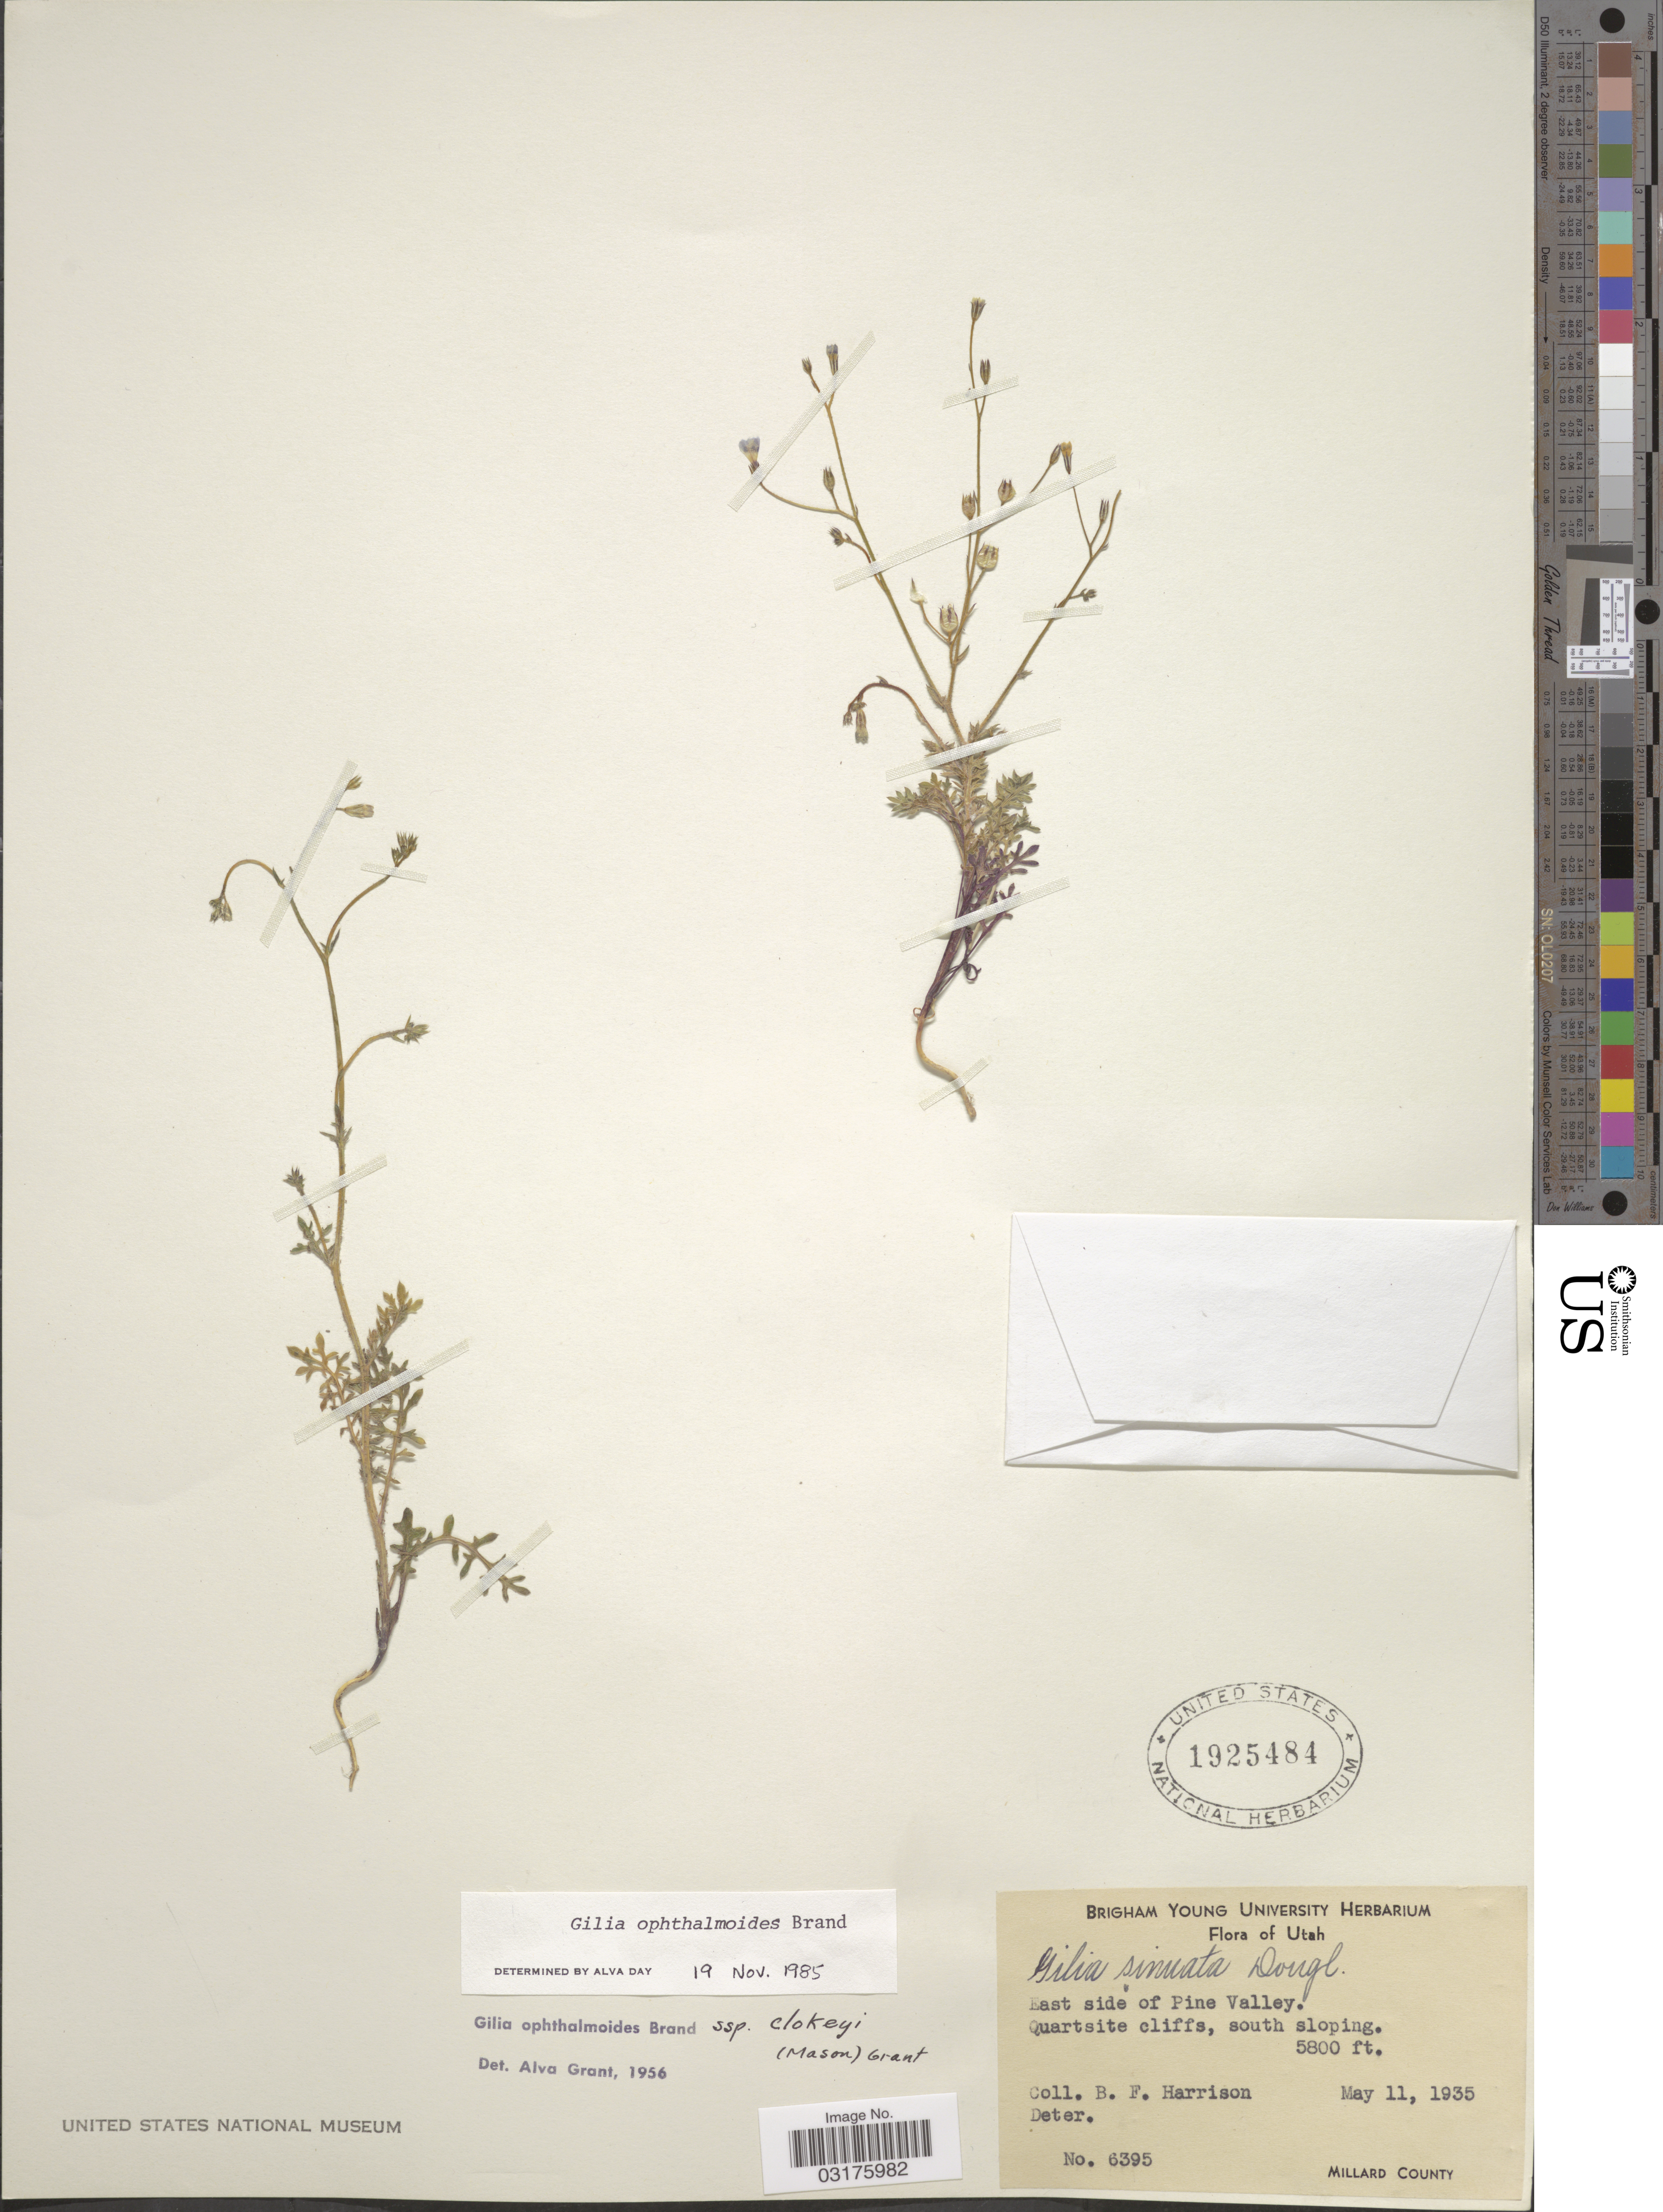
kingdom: Plantae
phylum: Tracheophyta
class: Magnoliopsida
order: Ericales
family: Polemoniaceae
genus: Gilia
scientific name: Gilia ophthalmoides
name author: Brand in Engl.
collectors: B. F. Harrison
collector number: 6395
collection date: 1935-05-11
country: United States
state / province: Utah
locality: East side of Pine Valley, Quartside cliffs, south sloping.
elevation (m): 1768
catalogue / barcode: US 1925484